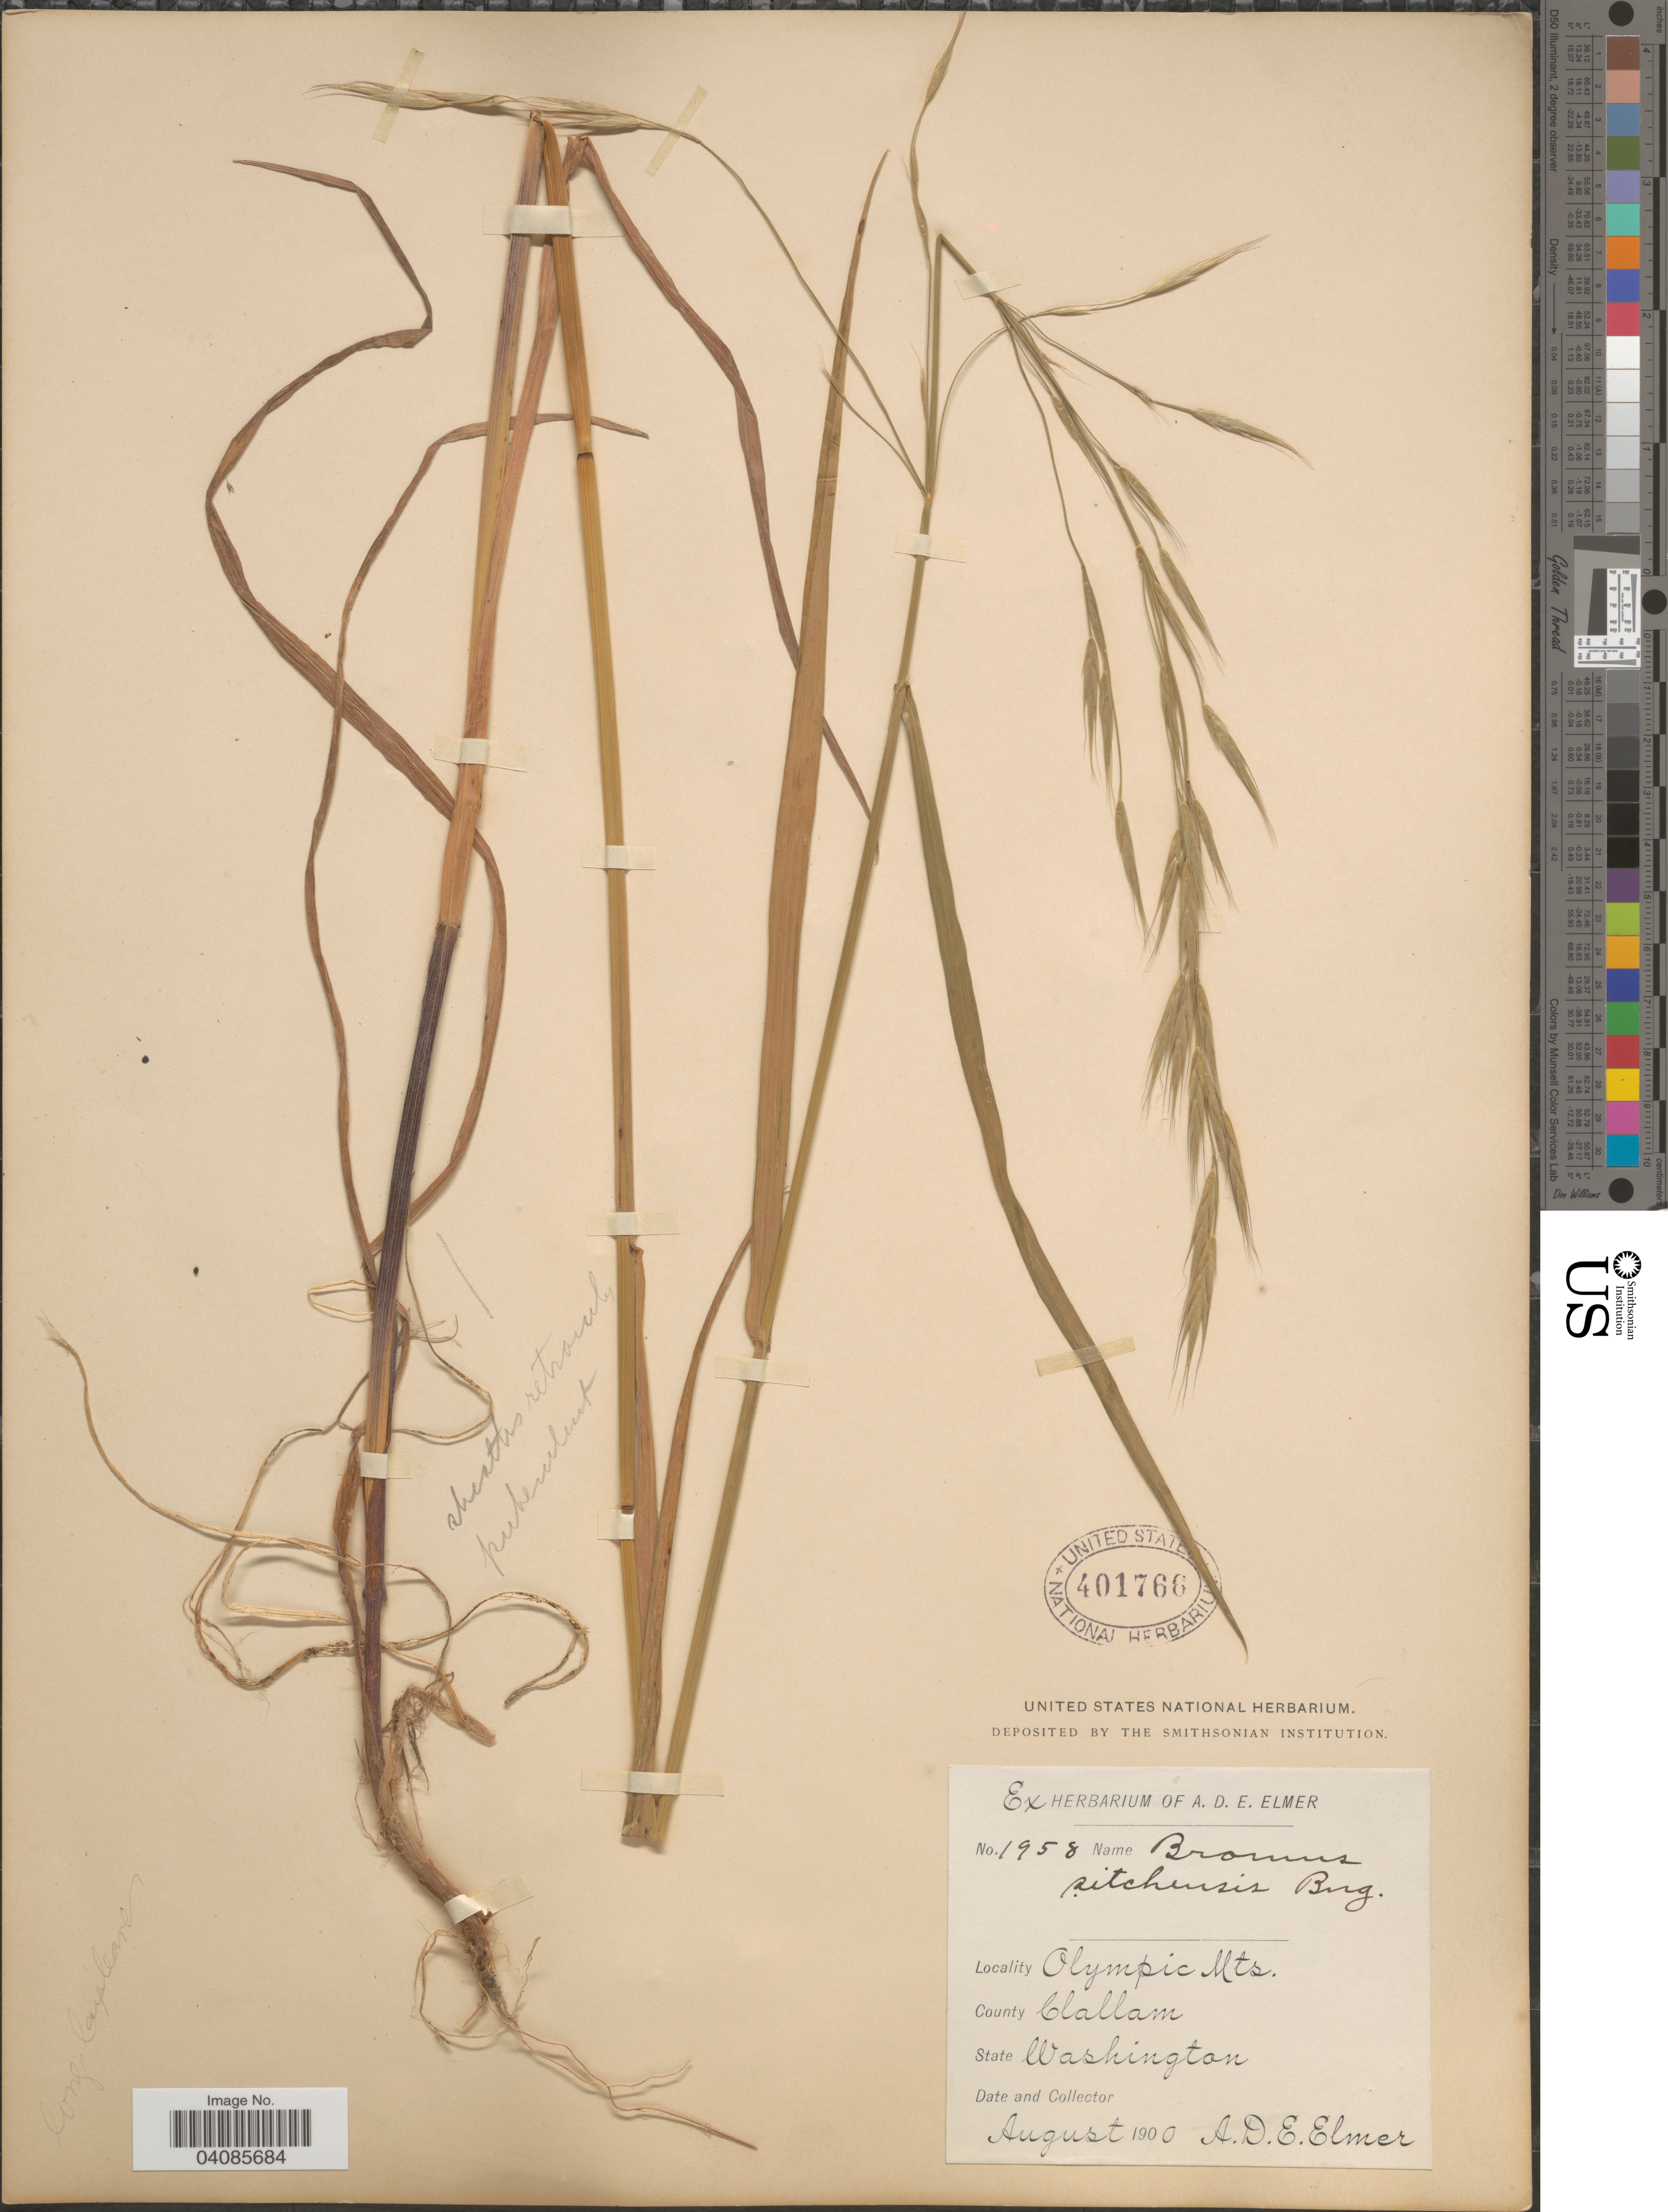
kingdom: Plantae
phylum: Tracheophyta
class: Liliopsida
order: Poales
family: Poaceae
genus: Bromus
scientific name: Bromus sitchensis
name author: Trin. in Bong.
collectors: A. D. E. Elmer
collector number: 1958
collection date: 1900-08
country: United States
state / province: Washington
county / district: Clallam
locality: Olympic Mts. County Clallam.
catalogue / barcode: US 401766